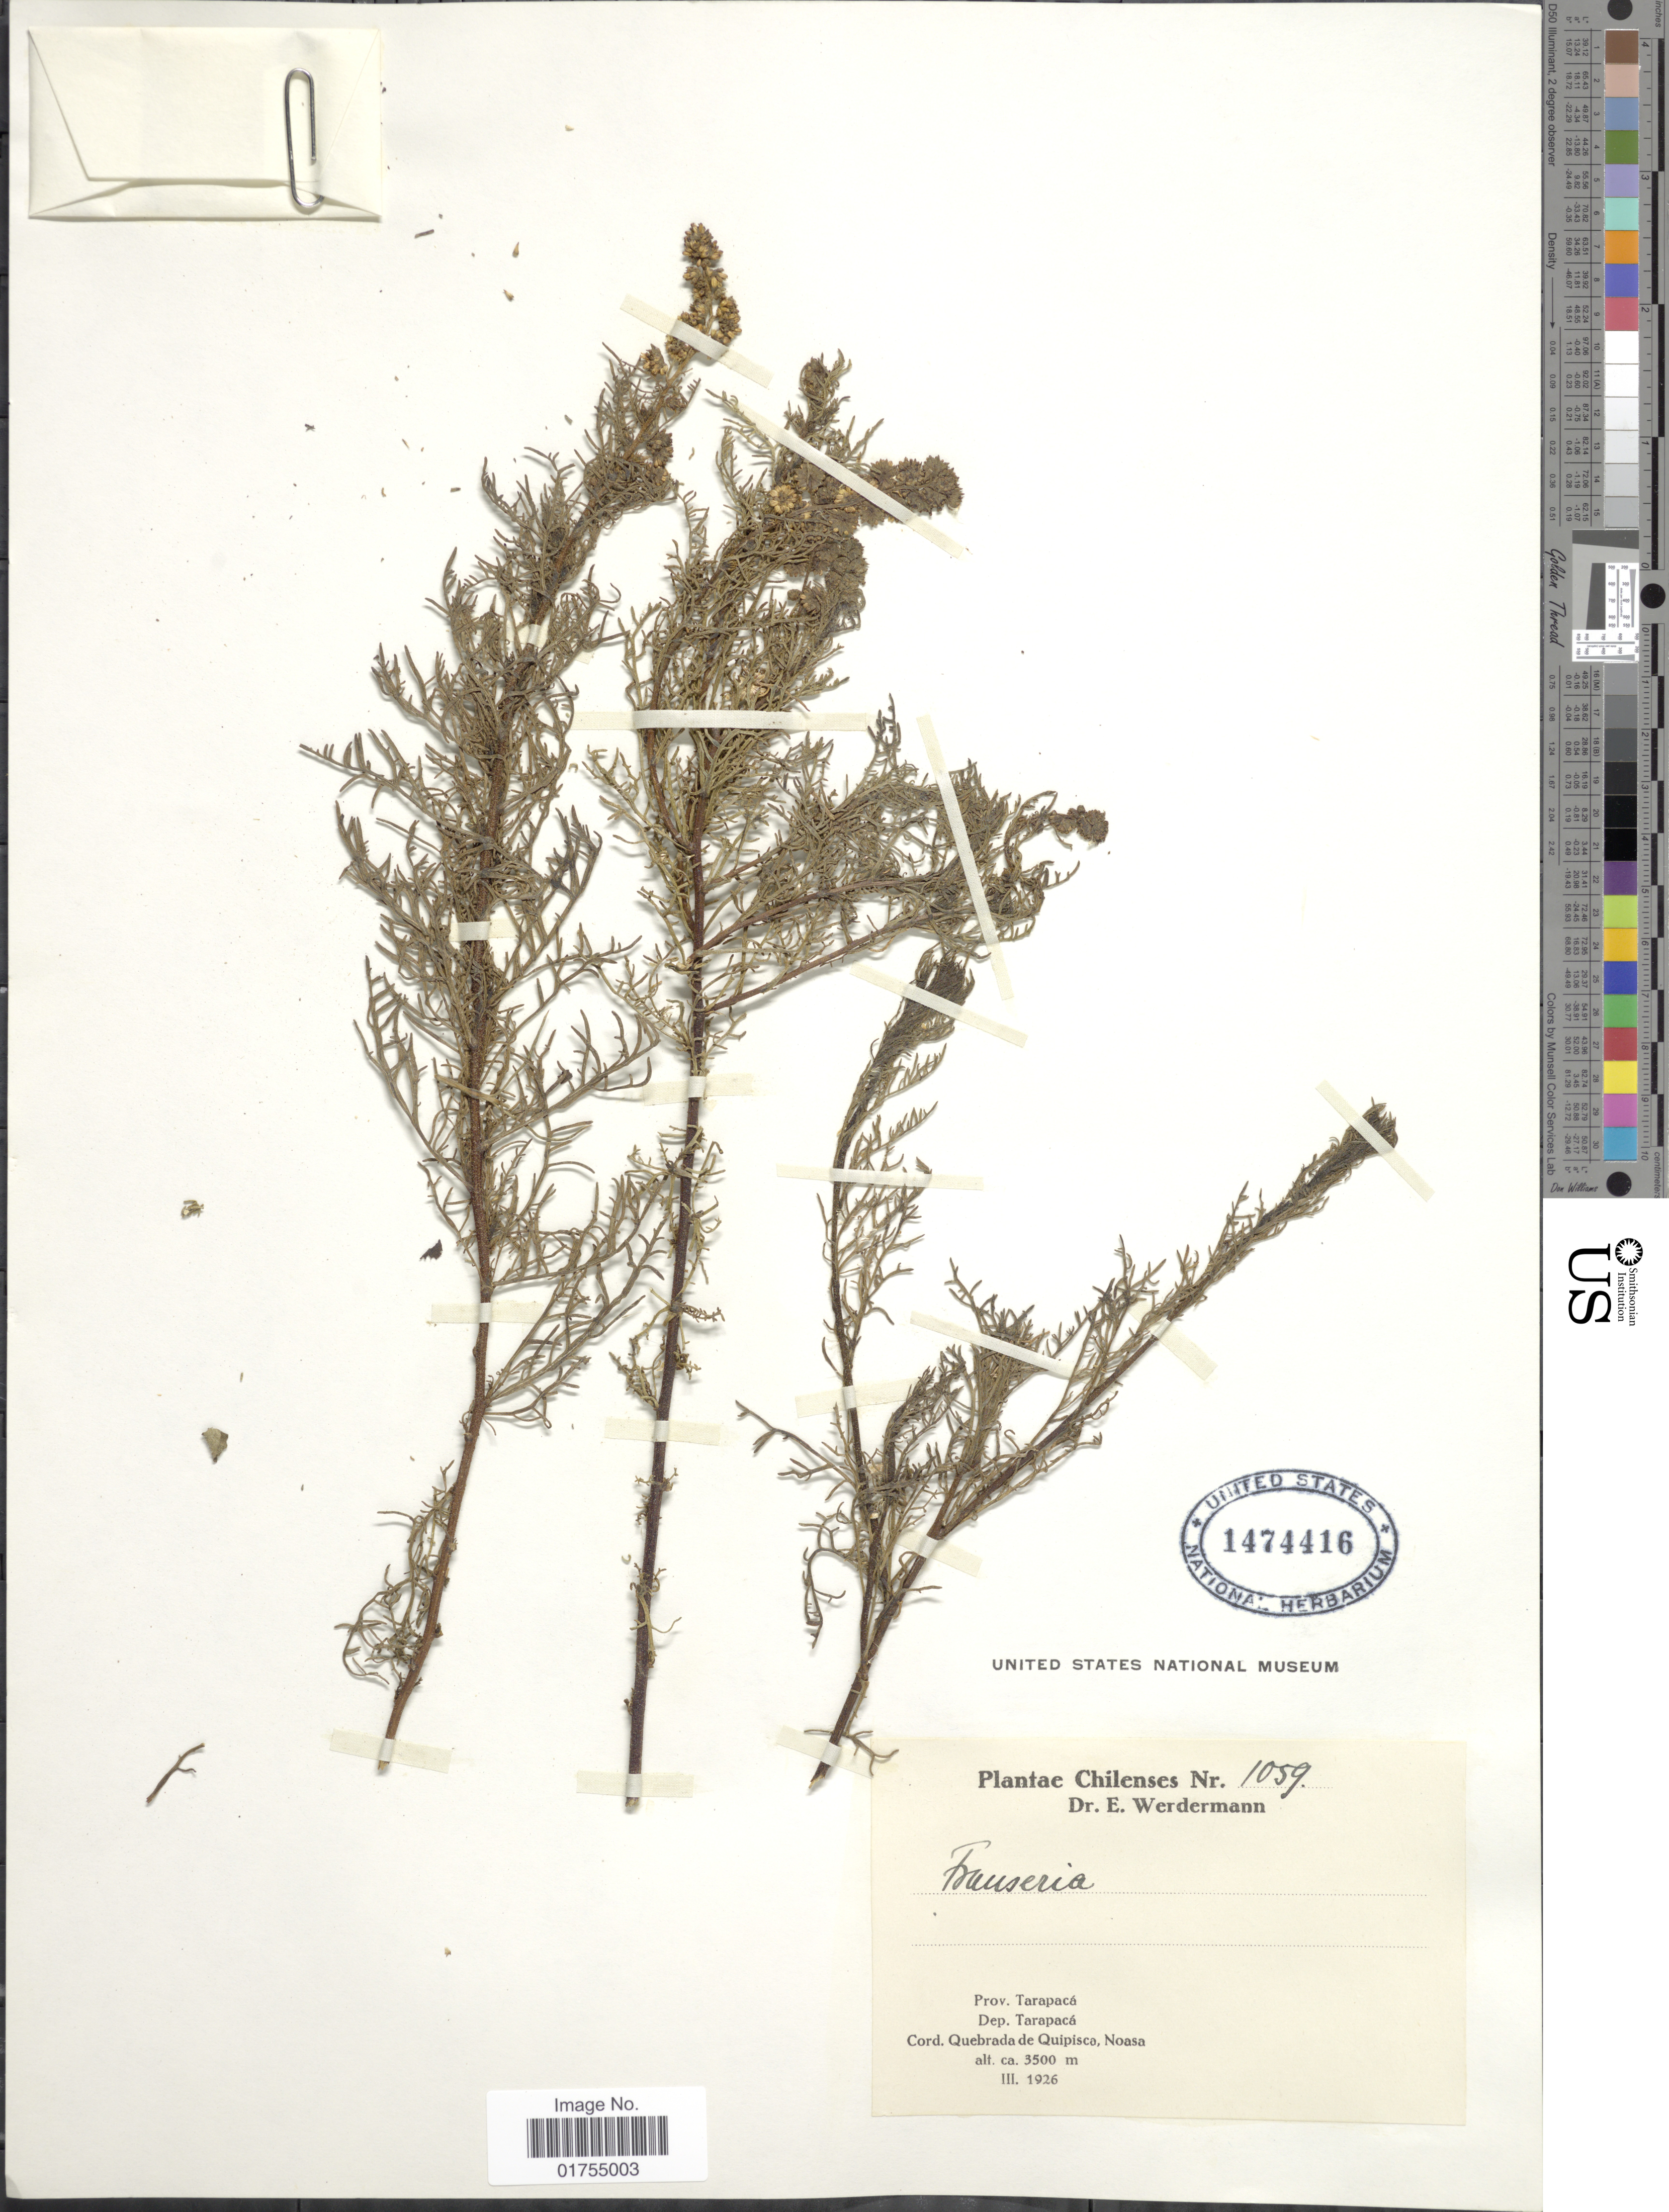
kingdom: Plantae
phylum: Tracheophyta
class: Magnoliopsida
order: Asterales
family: Asteraceae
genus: Franseria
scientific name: Franseria sp.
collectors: E. Werdermann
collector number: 1059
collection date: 1926-03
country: Chile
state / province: Tarapacá (I)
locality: Prov. Tarapaca. Cord. Quebrada de Quipisco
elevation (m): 3500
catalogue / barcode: US 1474416